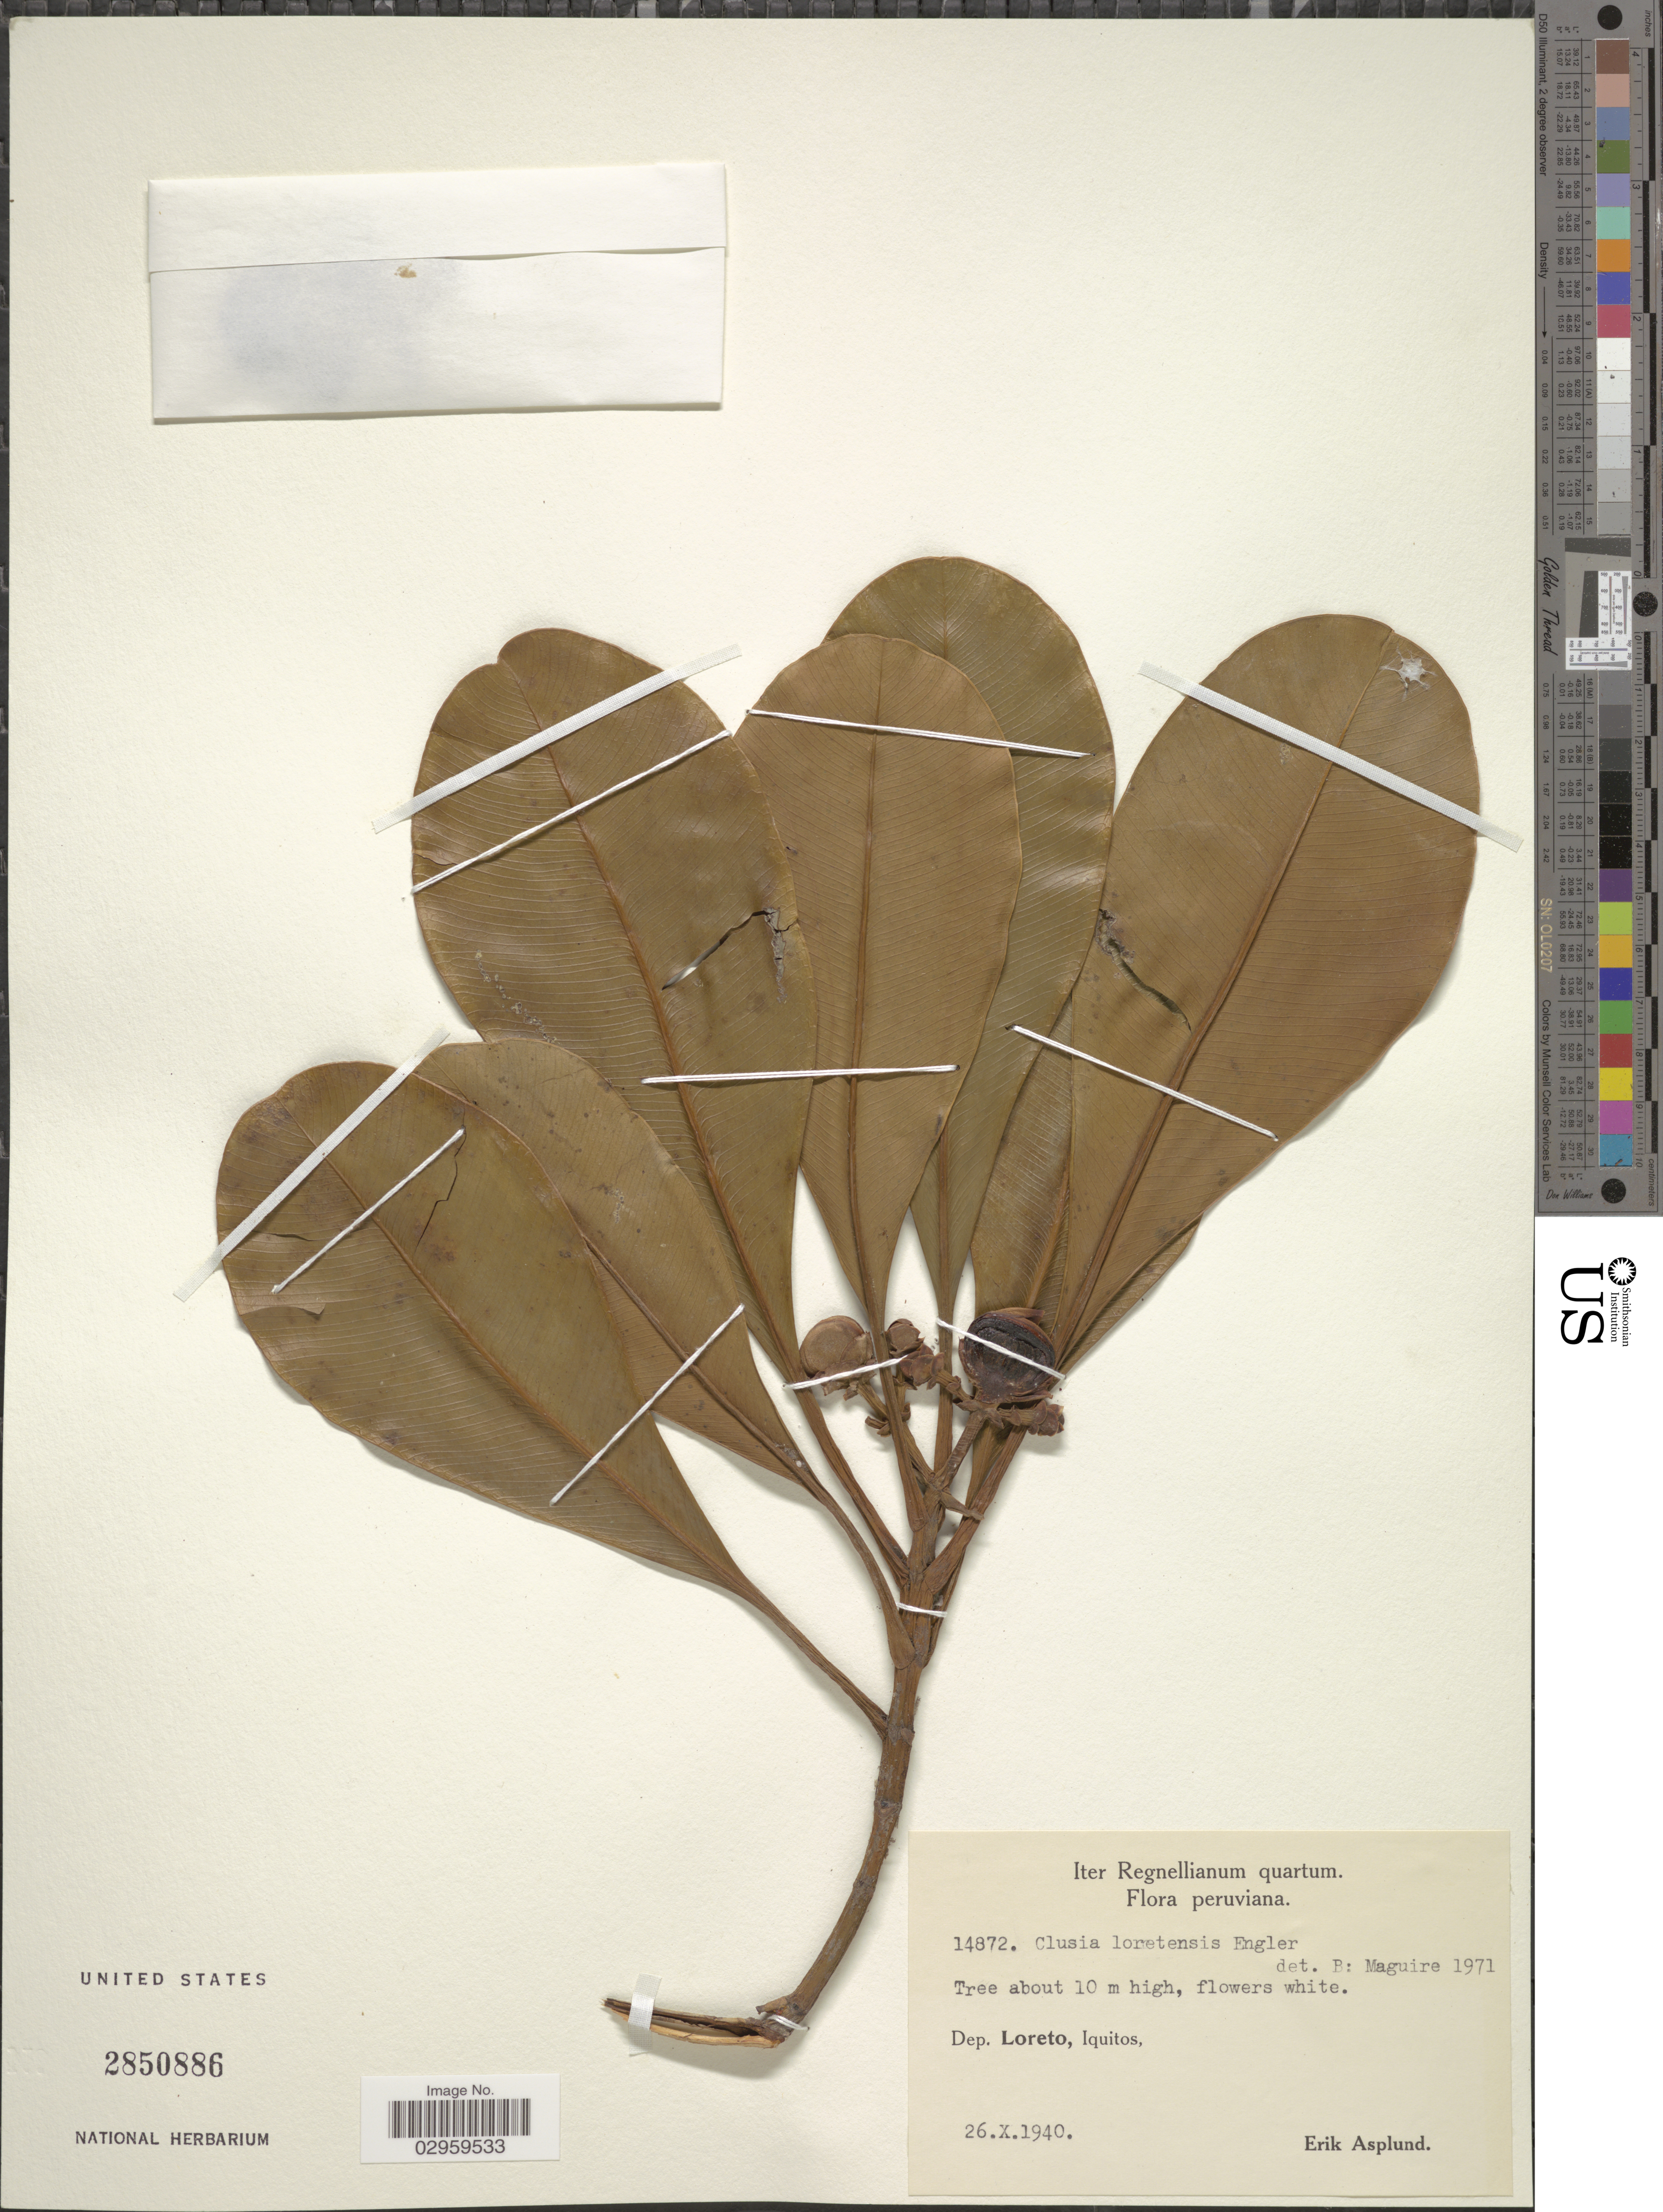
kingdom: Plantae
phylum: Tracheophyta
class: Magnoliopsida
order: Malpighiales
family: Clusiaceae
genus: Clusia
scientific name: Clusia loretensis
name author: Engl.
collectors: E. Asplund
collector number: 14872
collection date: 1940-10-26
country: Peru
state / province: Loreto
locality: Peruviana. Dep. Loreto, Iquitos.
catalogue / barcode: US 2850886